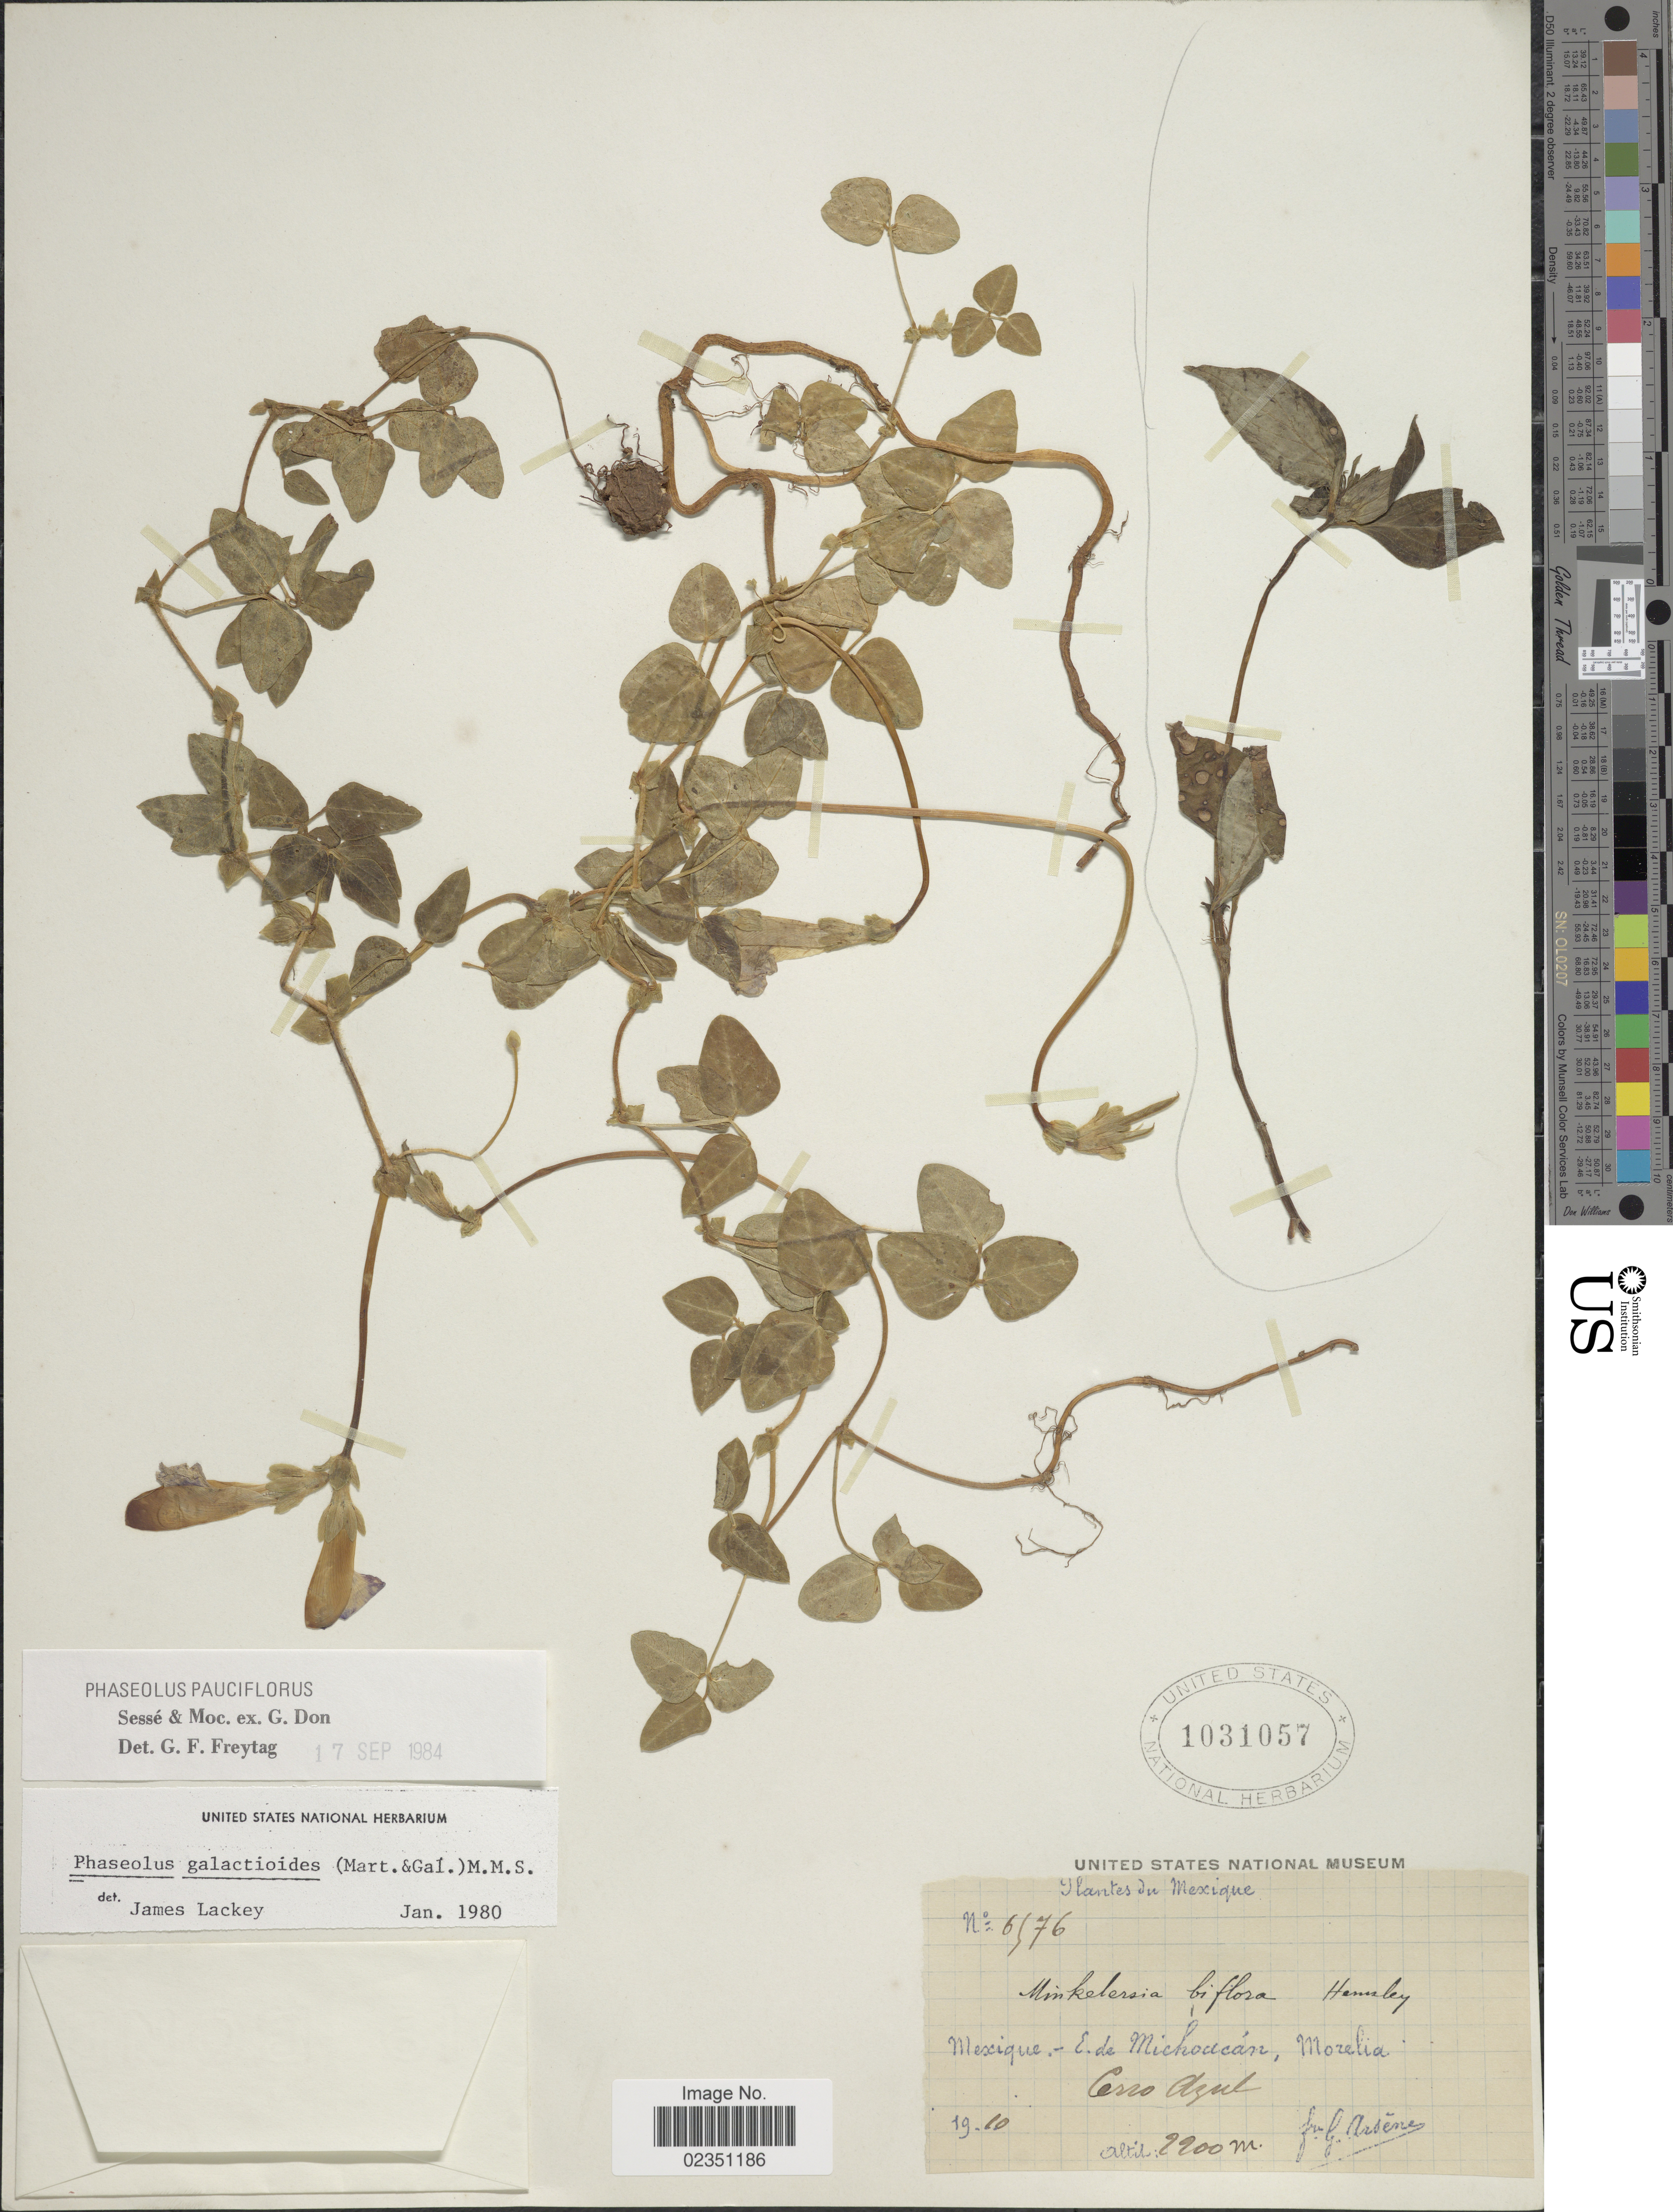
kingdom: Plantae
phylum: Tracheophyta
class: Magnoliopsida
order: Fabales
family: Fabaceae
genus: Phaseolus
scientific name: Phaseolus pauciflorus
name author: Sessé & Moc. ex G. Don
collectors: Bro. G. Arsène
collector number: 6476*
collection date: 1910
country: Mexico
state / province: Michoacán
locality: E. de Michoacan, Morelia. Cerro Azul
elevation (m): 2200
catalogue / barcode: US 1031057